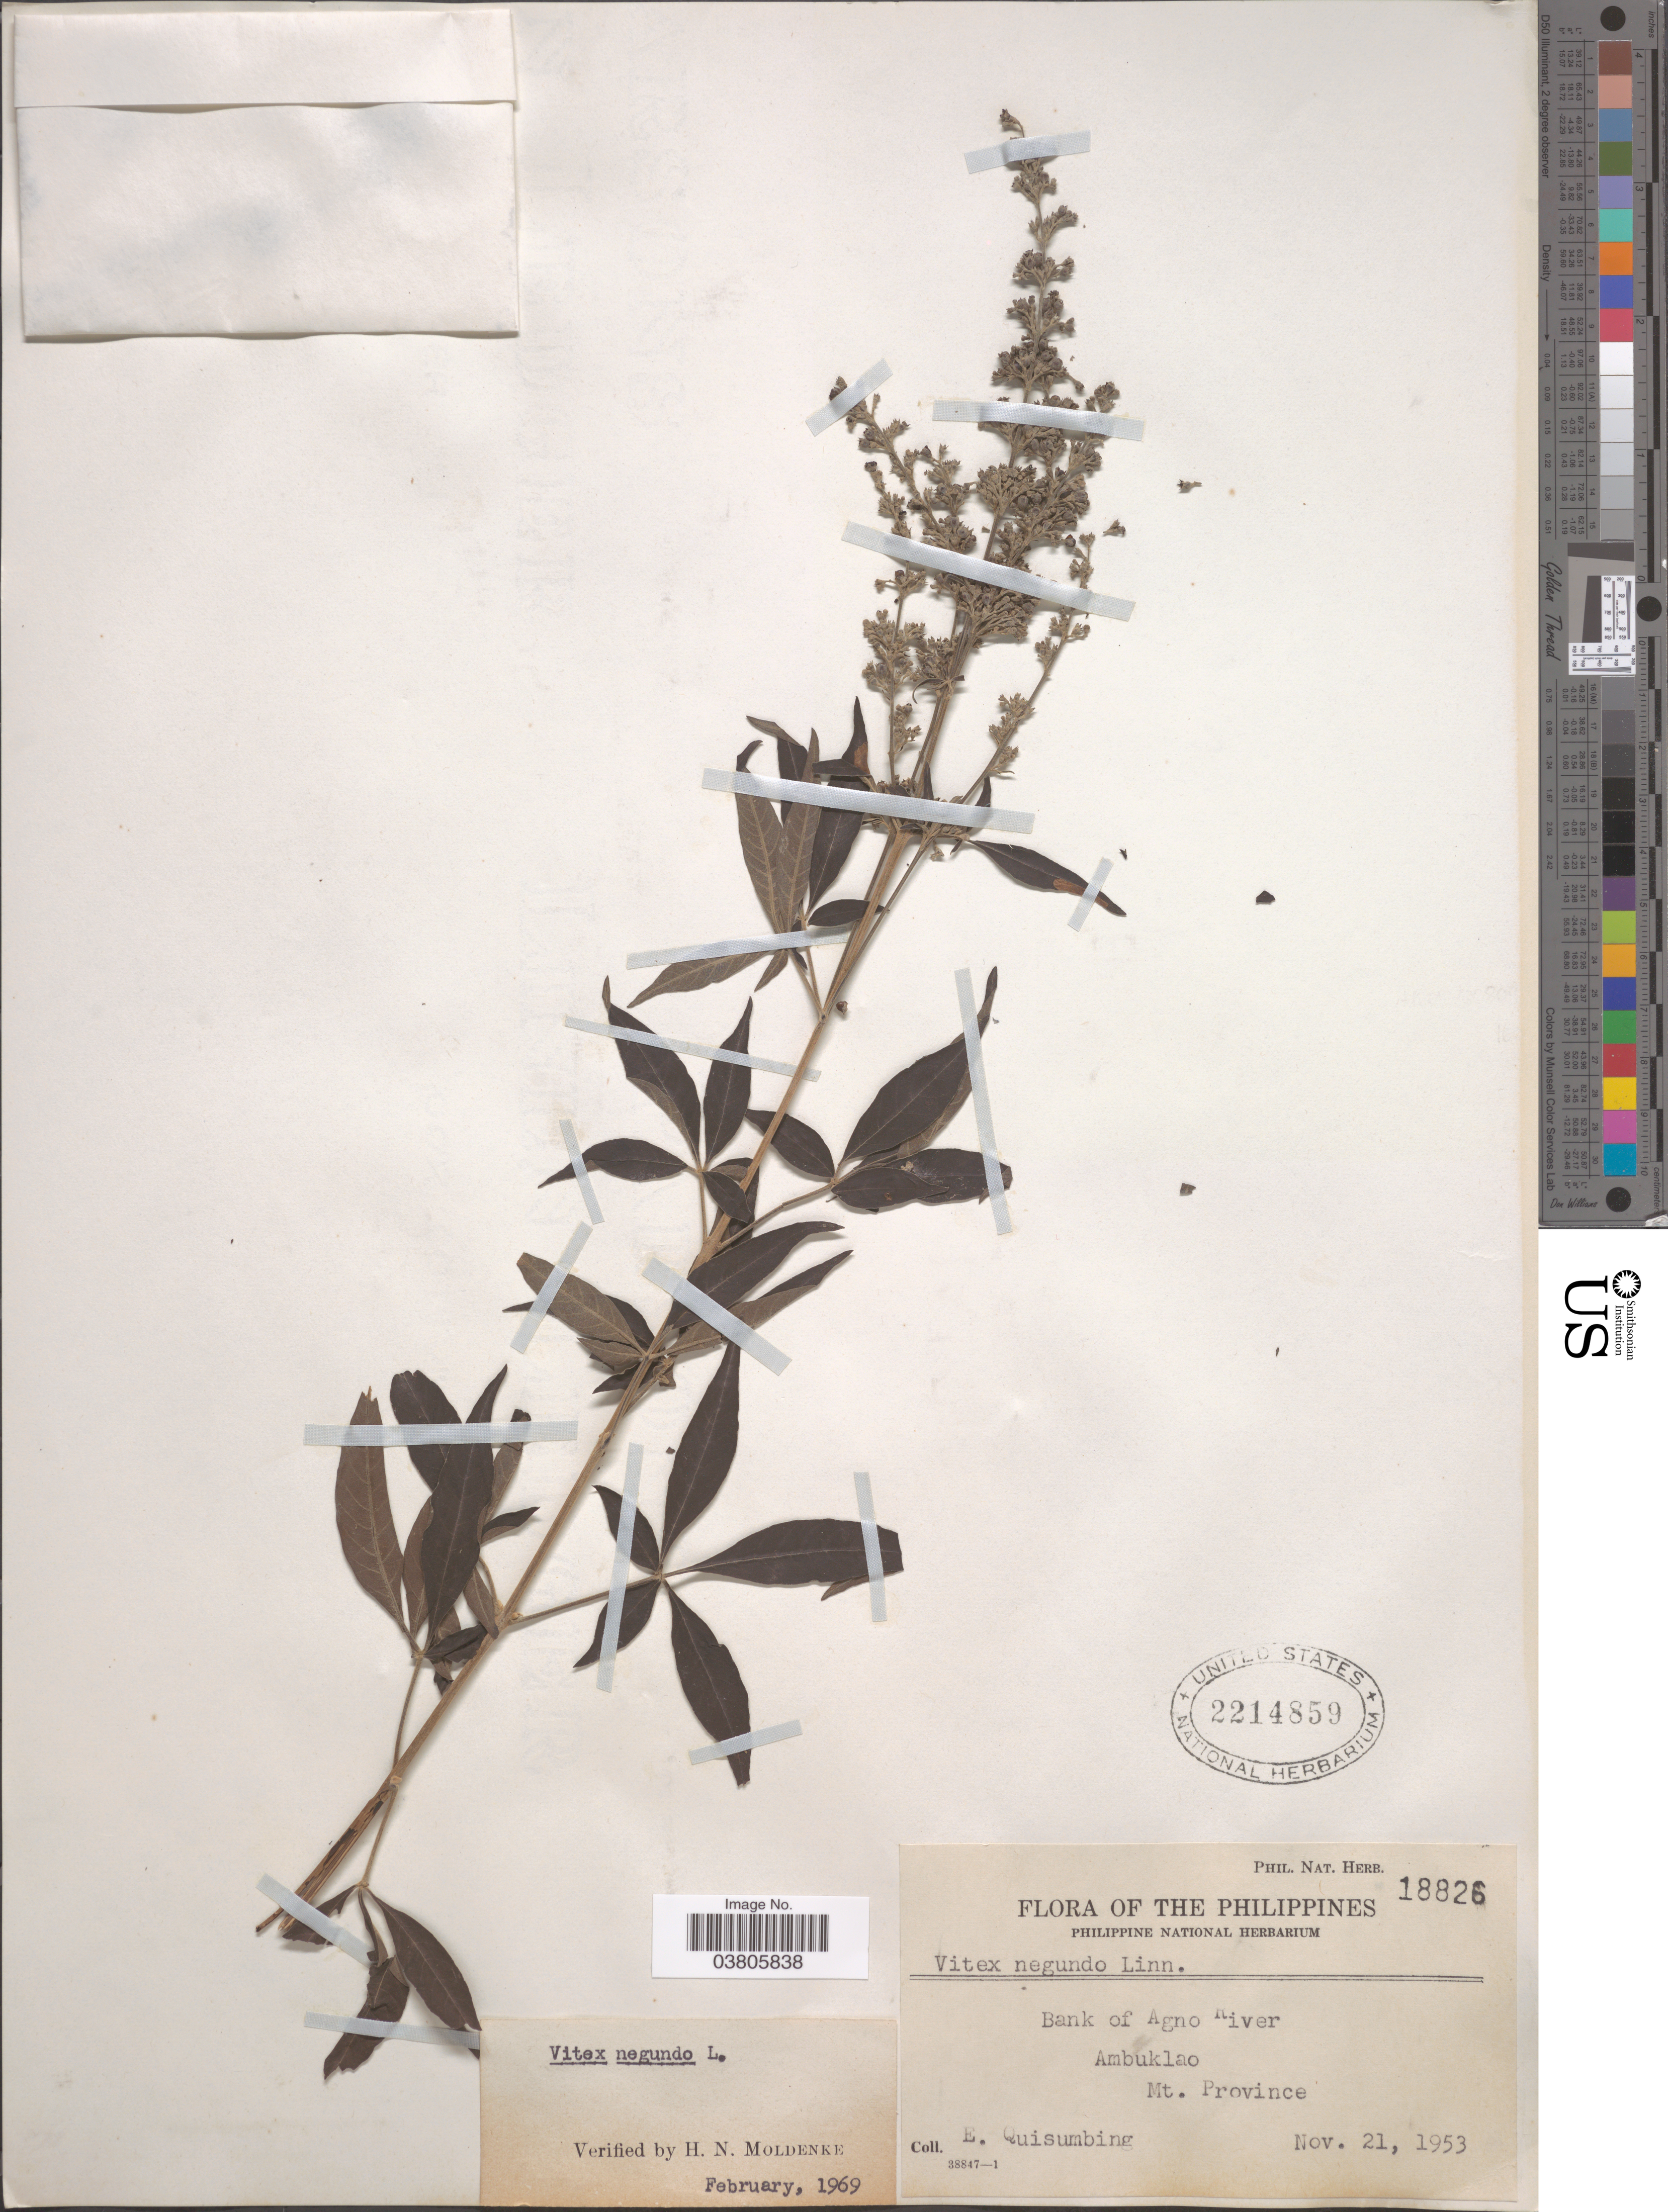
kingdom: Plantae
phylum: Tracheophyta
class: Magnoliopsida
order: Lamiales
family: Lamiaceae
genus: Vitex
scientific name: Vitex negundo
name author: L.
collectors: E. Quisumbing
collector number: Phil. Nat. Herb. 18826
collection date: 1953-11-21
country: Philippines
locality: Bank of Agno River, Ambuklao, Mt. Province.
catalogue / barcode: US 2214859